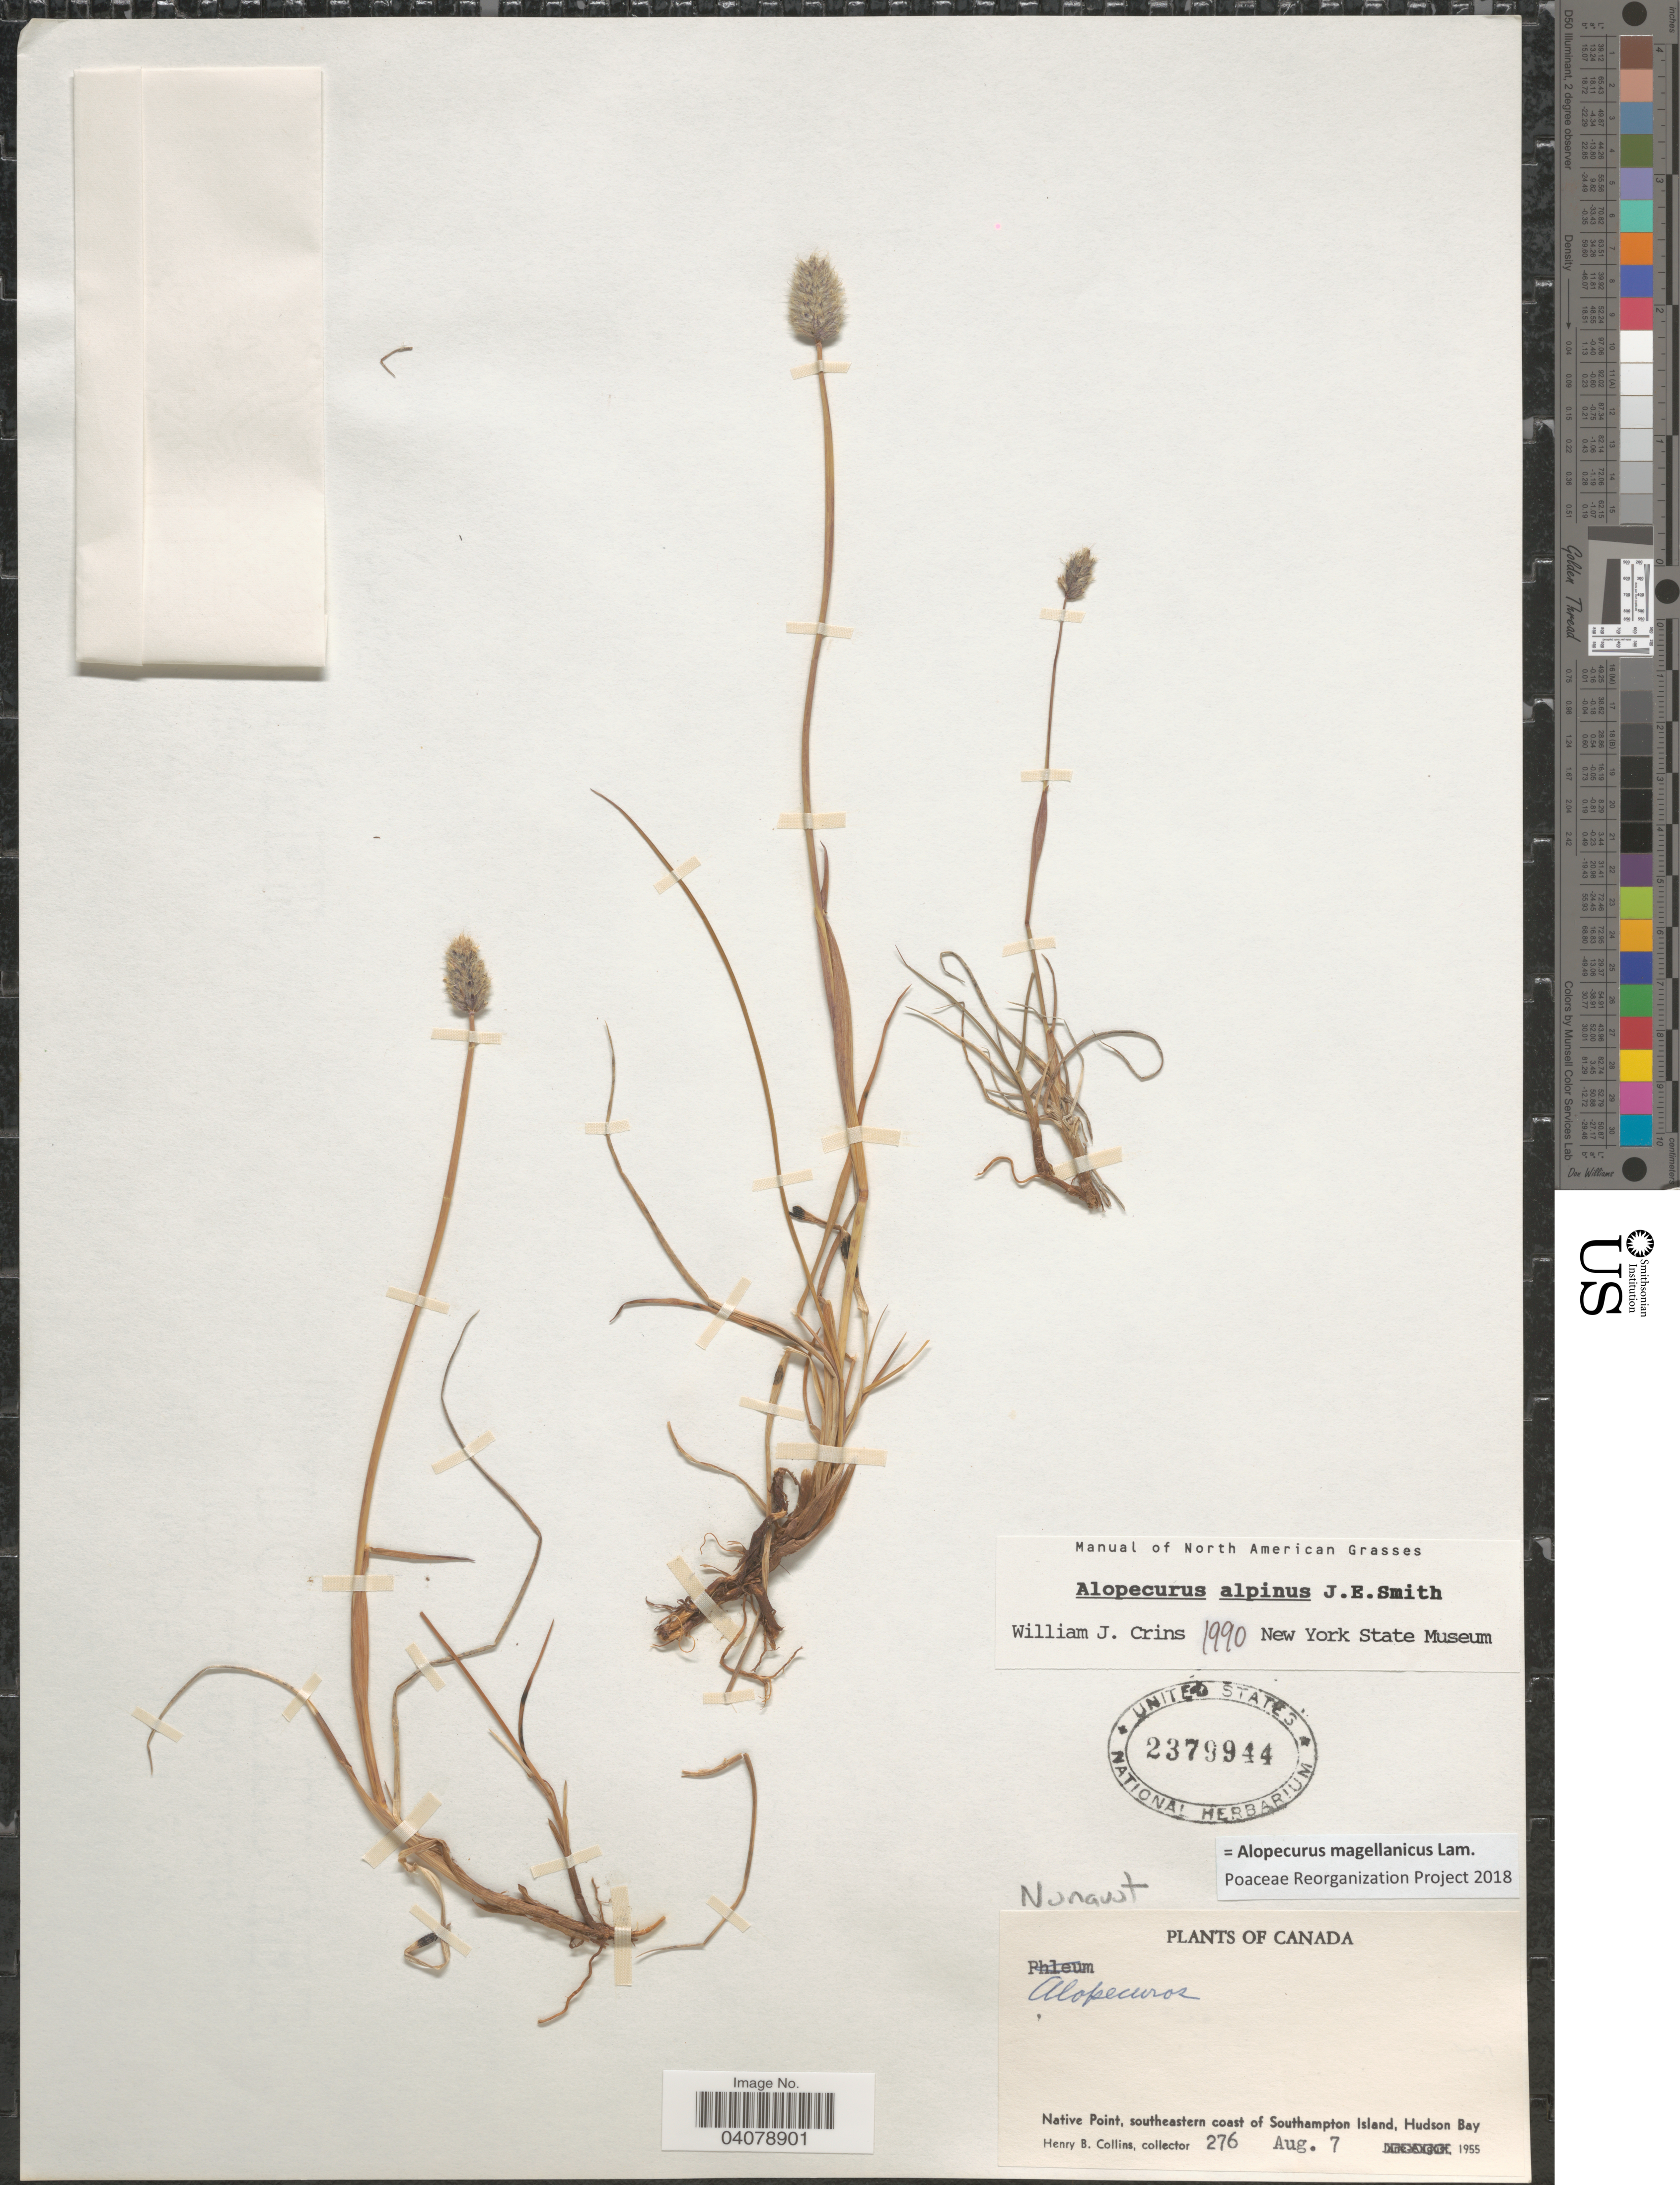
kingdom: Plantae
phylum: Tracheophyta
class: Liliopsida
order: Poales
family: Poaceae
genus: Alopecurus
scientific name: Alopecurus magellanicus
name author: Lam.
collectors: H. Collins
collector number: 276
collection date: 1955-08-07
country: Canada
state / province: Nunavut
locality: Native Point, southeastern coast of Southampton Island, Hudson Bay.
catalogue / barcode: US 2379944